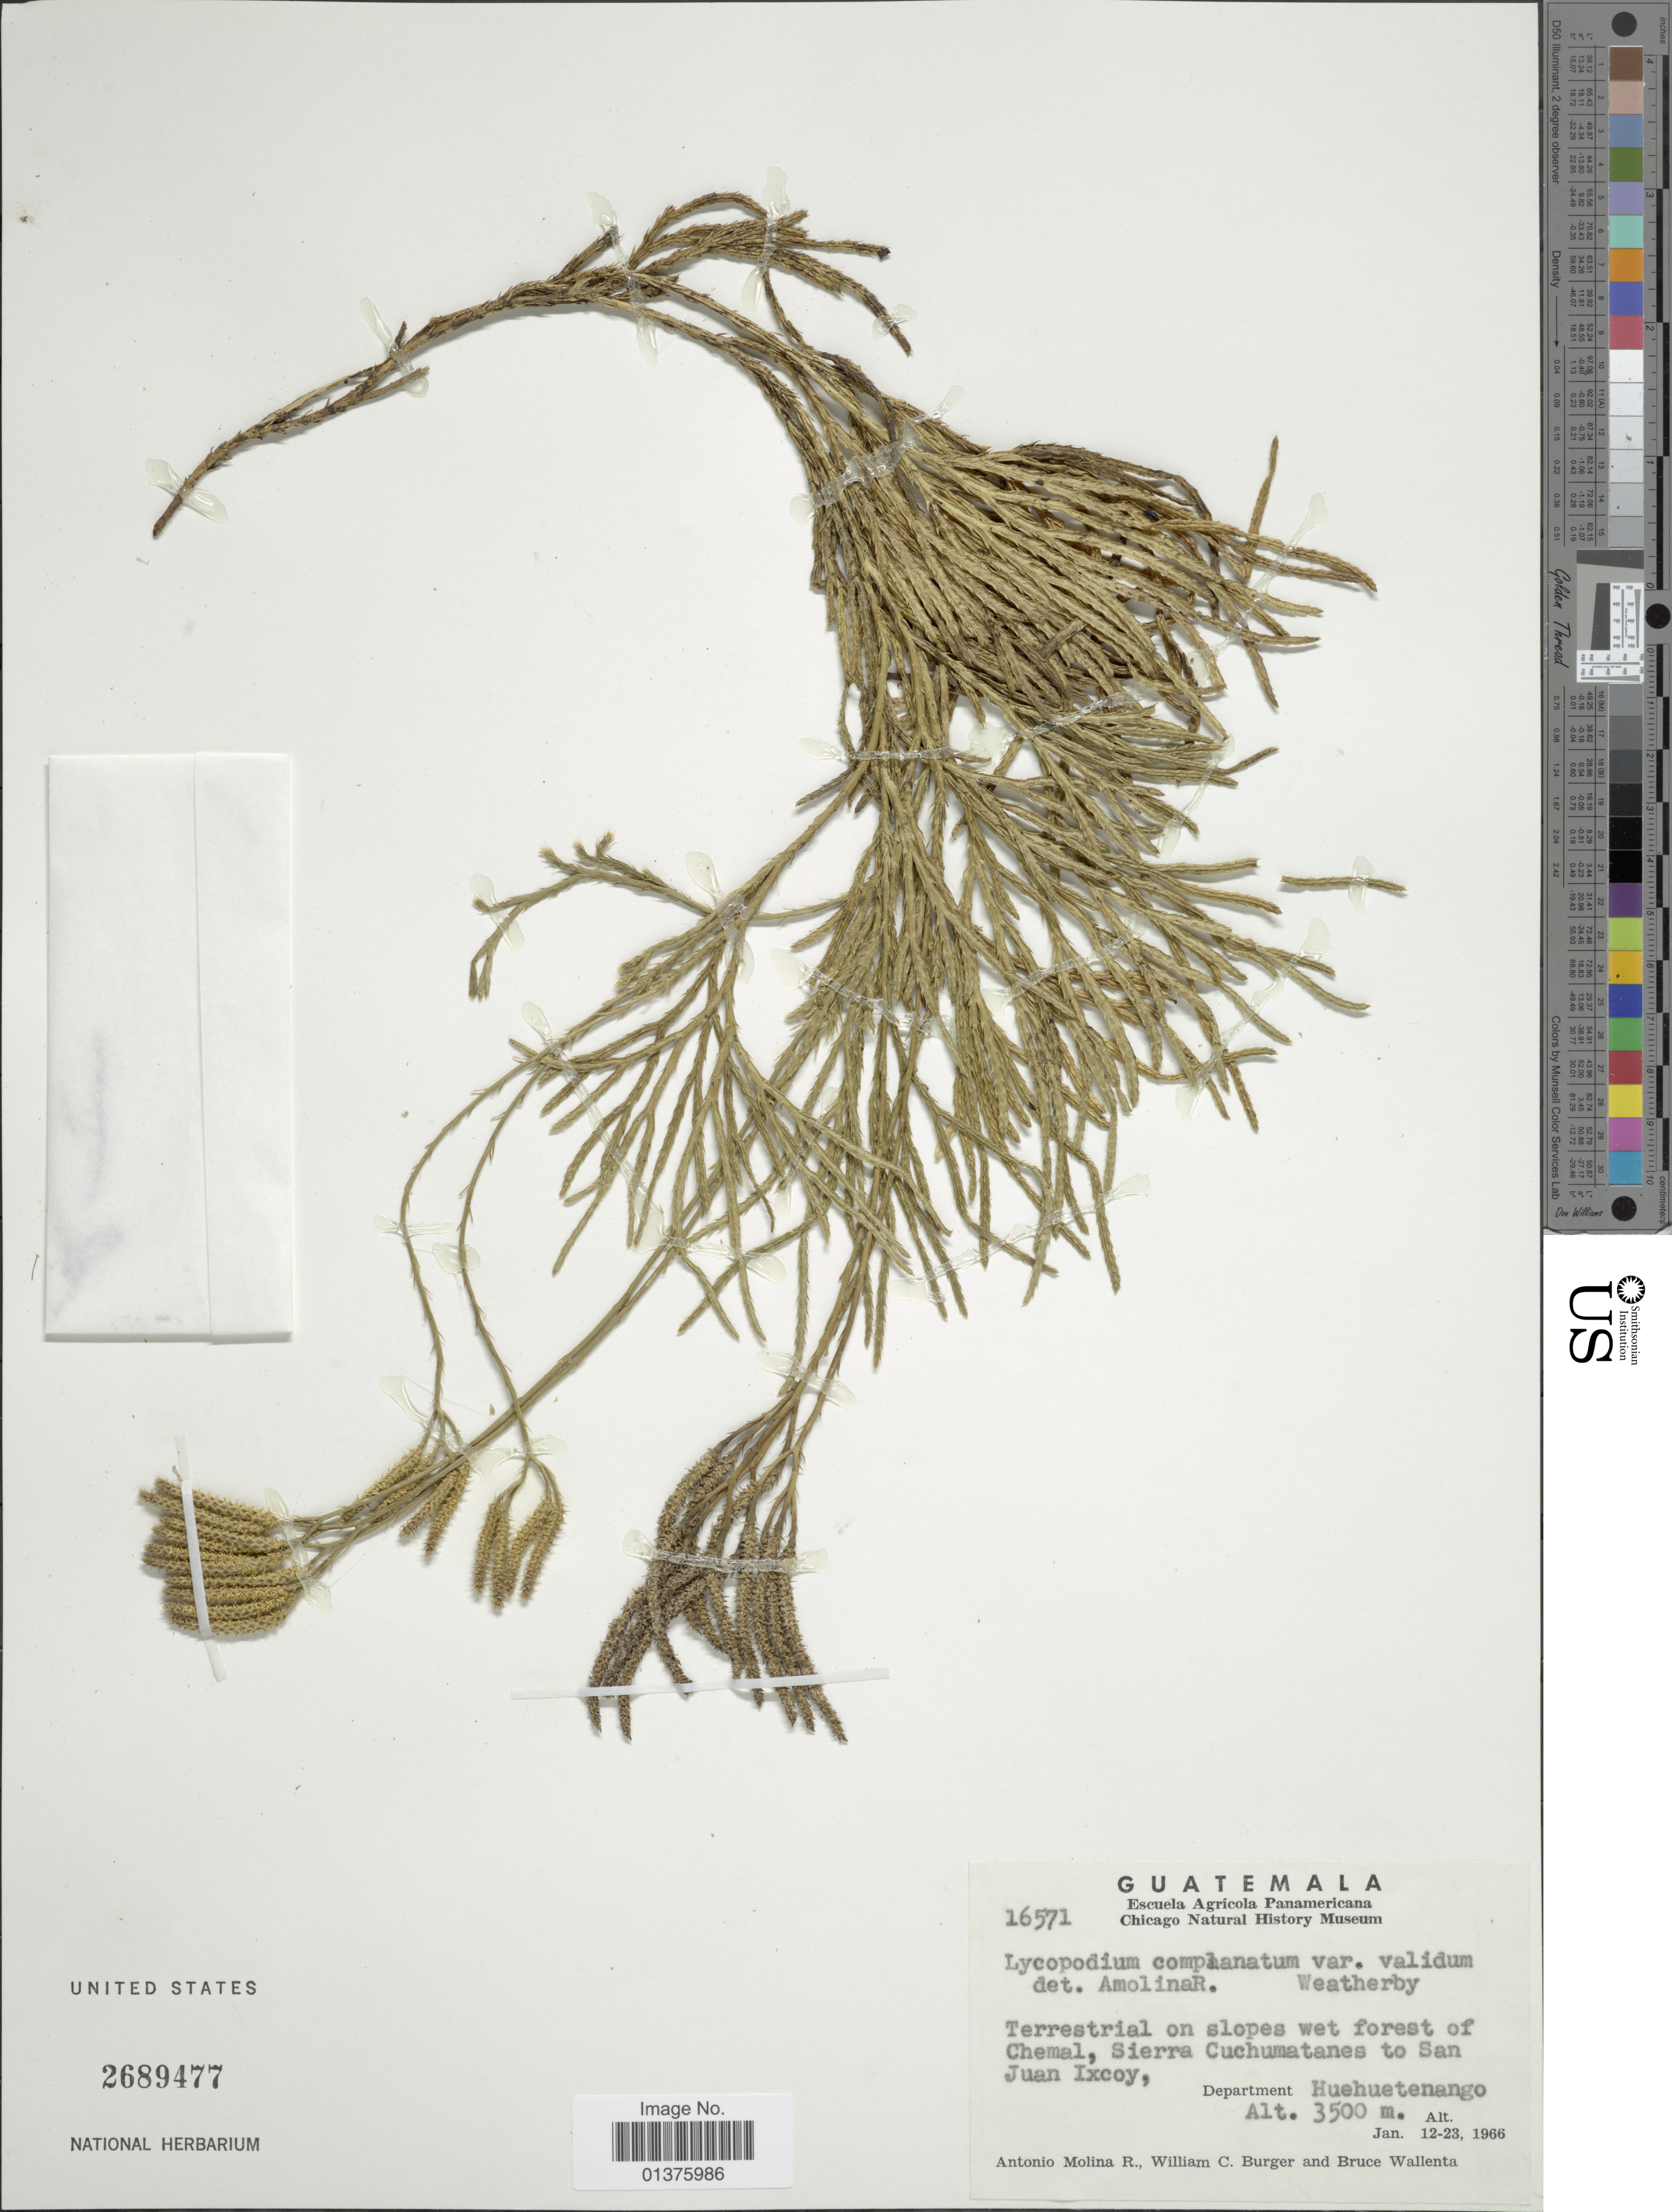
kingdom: Plantae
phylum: Tracheophyta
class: Lycopodiopsida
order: Lycopodiales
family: Lycopodiaceae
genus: Diphasiastrum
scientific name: Diphasiastrum thyoides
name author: (Humb. & Bonpl. ex Willd.) Holub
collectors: A. Molina R., W. Burger & B. Wallenta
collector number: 16571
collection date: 1966-01-12/1966-01-23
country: Guatemala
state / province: Huehuetenango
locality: Terrestrial on slopes wet forest of Chemal, Sierra Cuchumatanes to San Juan Ixcoy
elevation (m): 3500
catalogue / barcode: US 2689477